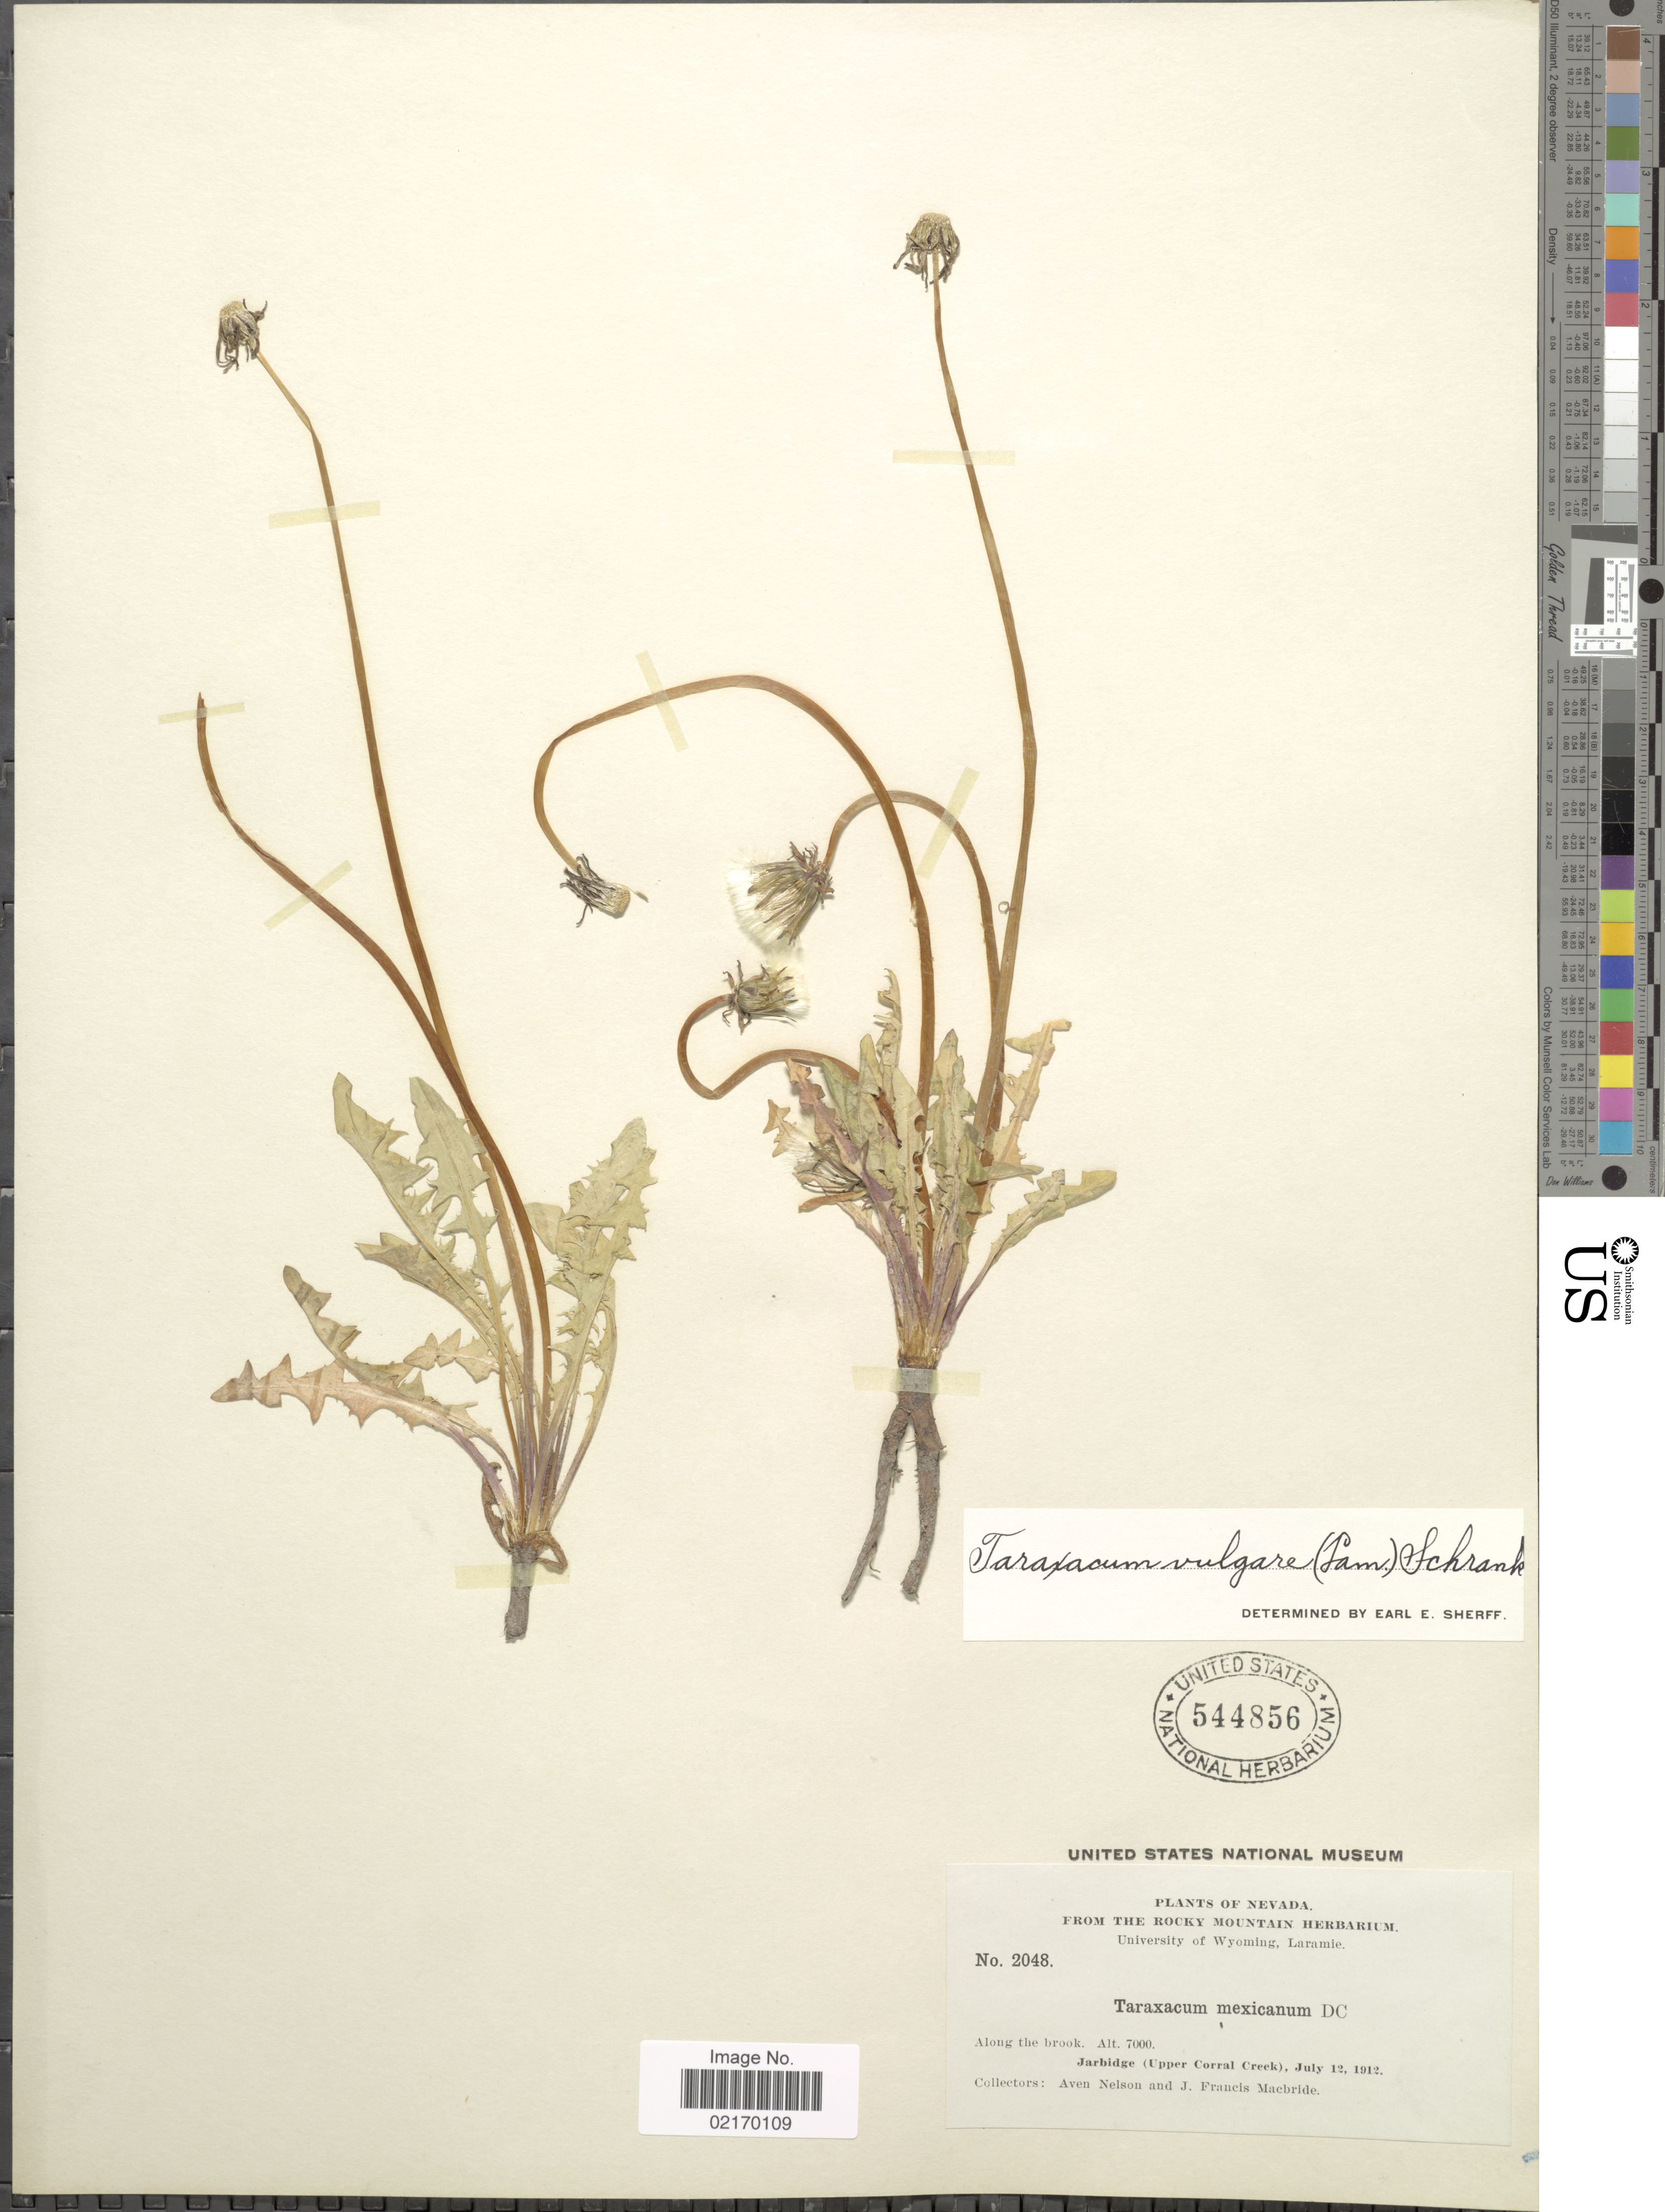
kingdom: Plantae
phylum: Tracheophyta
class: Magnoliopsida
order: Asterales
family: Asteraceae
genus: Taraxacum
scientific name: Taraxacum officinale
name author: G.H. Weber ex F.H. Wigg.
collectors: A. Nelson & J. F. Macbride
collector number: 2048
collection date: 1912-07-12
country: United States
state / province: Nevada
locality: Along the brook, Jarboidge (Upper Corral Creek)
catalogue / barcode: US 544856